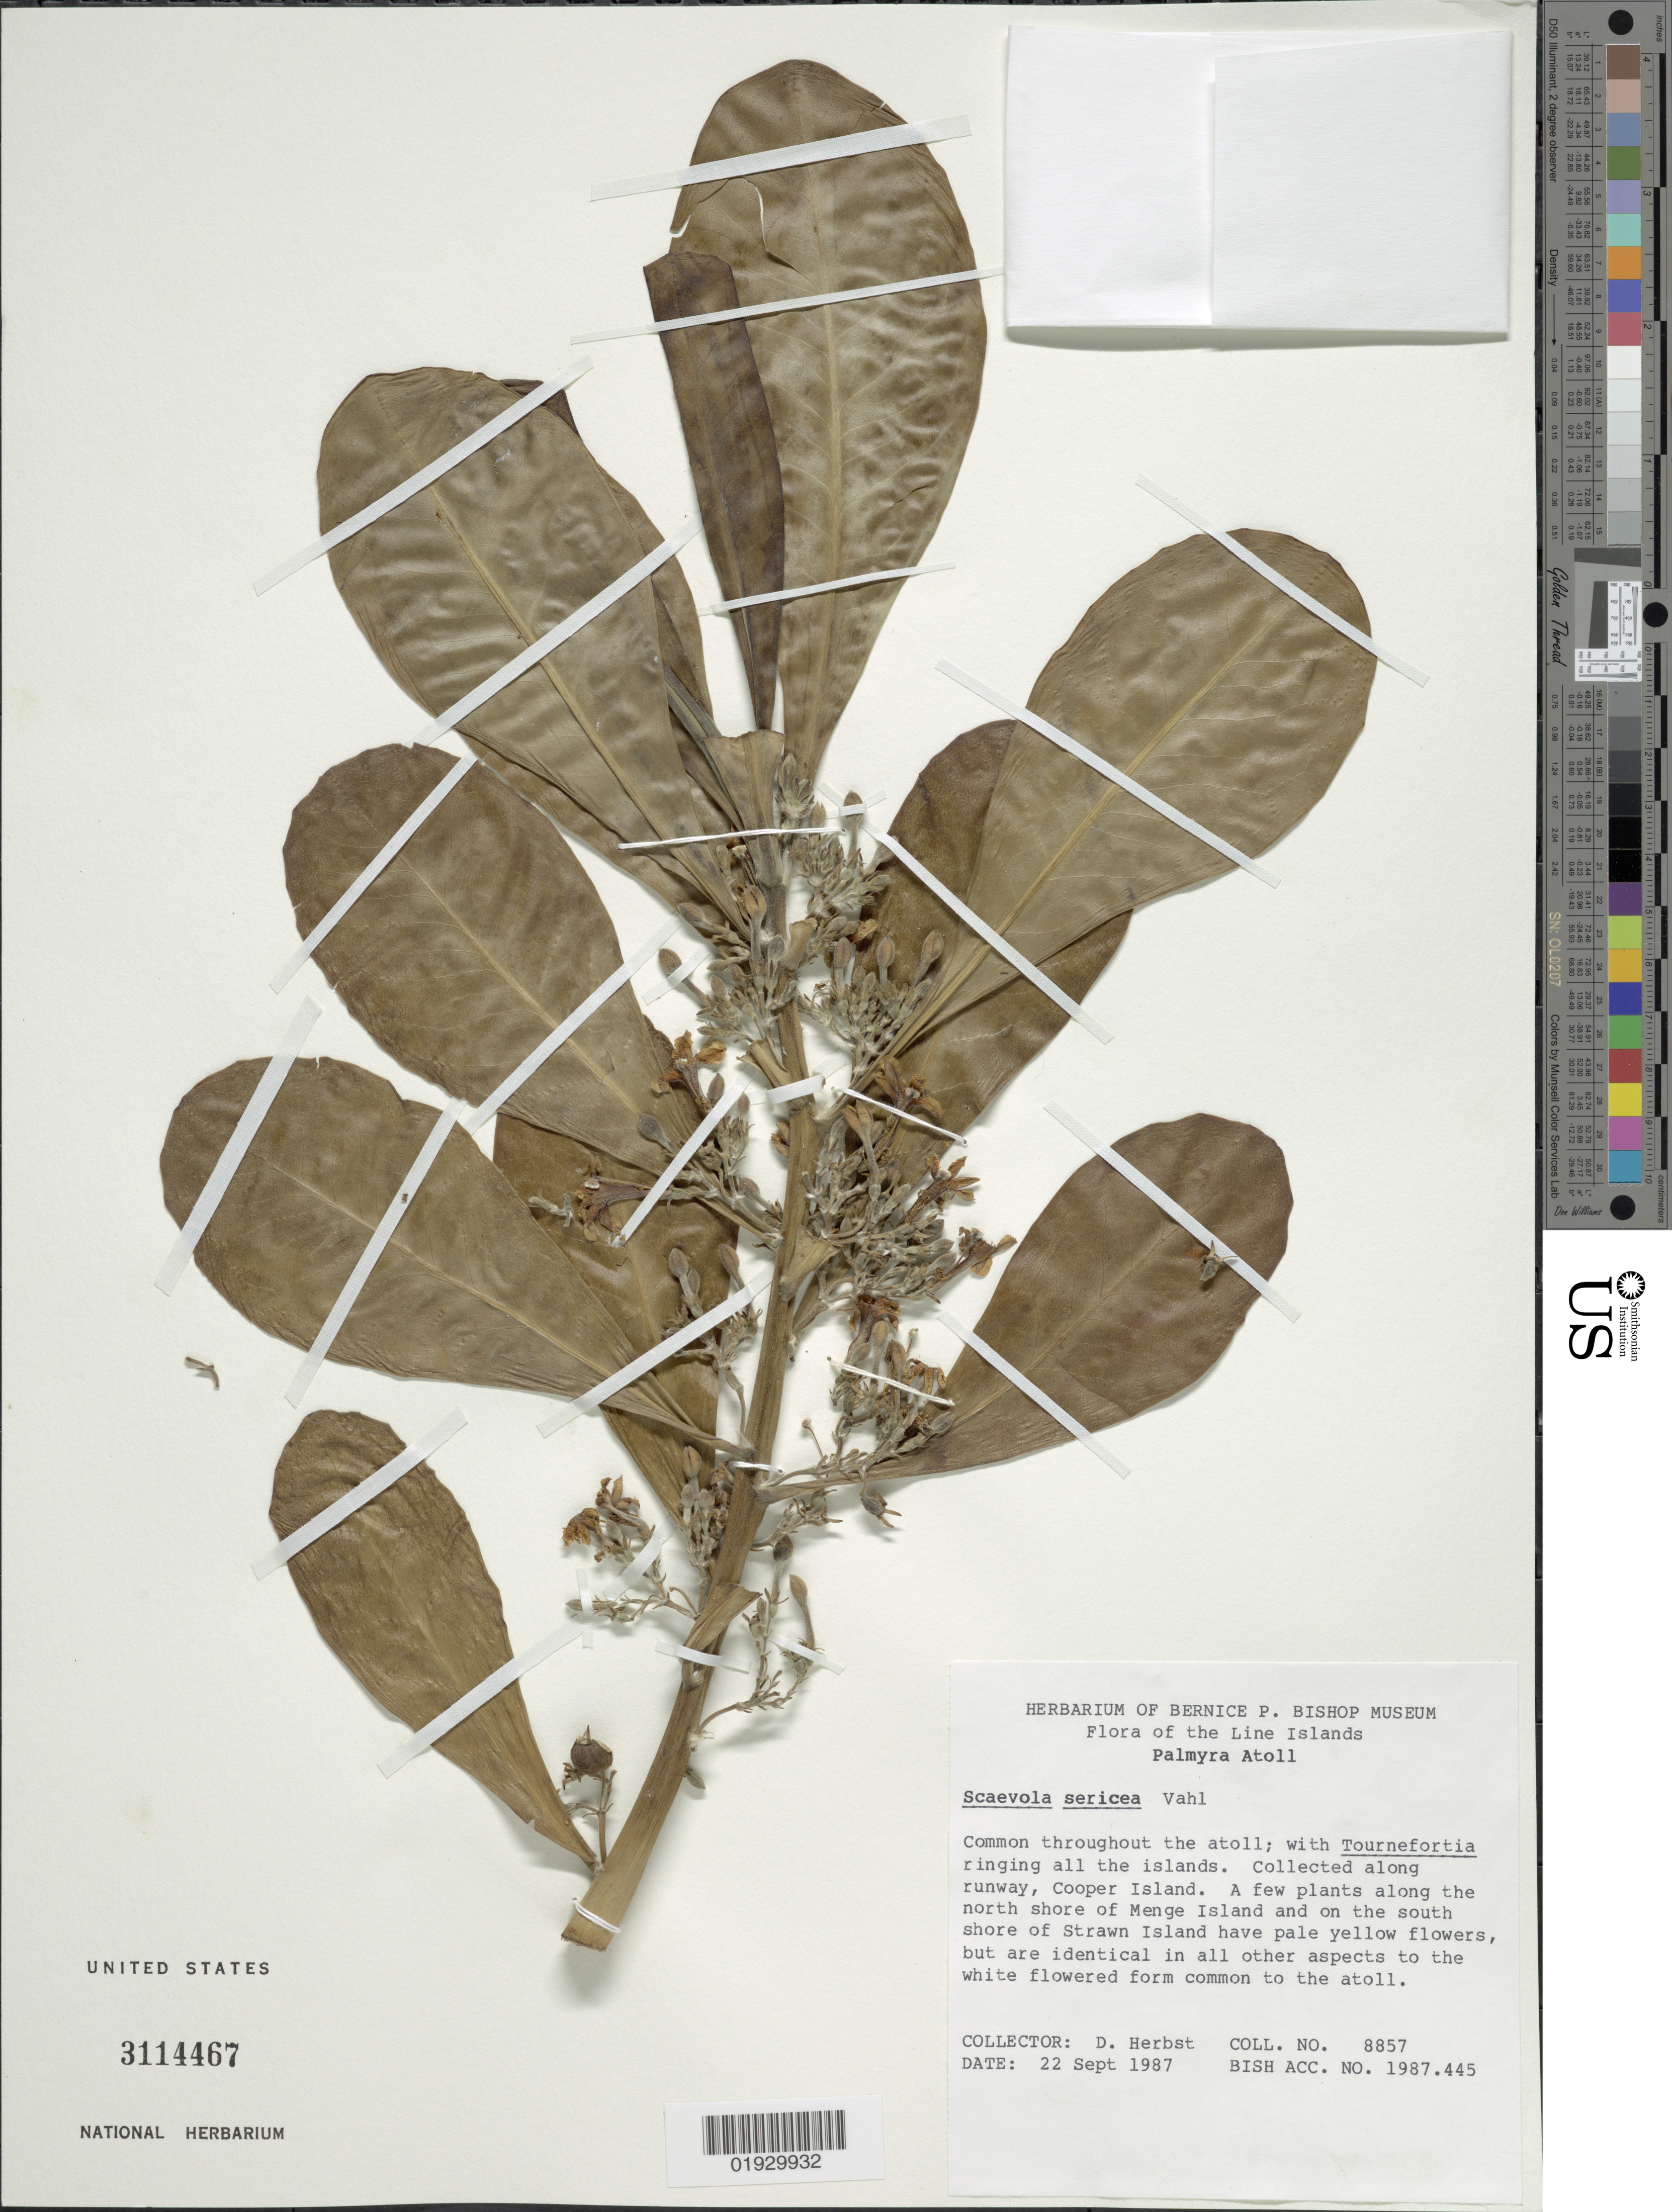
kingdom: Plantae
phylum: Tracheophyta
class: Magnoliopsida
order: Asterales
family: Goodeniaceae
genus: Scaevola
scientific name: Scaevola taccada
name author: (Gaertn.) Roxb.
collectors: D. Herbst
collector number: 8857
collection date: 1987-09-22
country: U.S. Administered Pacific Islands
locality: Line Islands, Palmyra Atoll. Collected along runway, Cooper Island. A few plants along the north shore of Menge Island and on the south shore of Strawn Island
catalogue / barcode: US 3114467